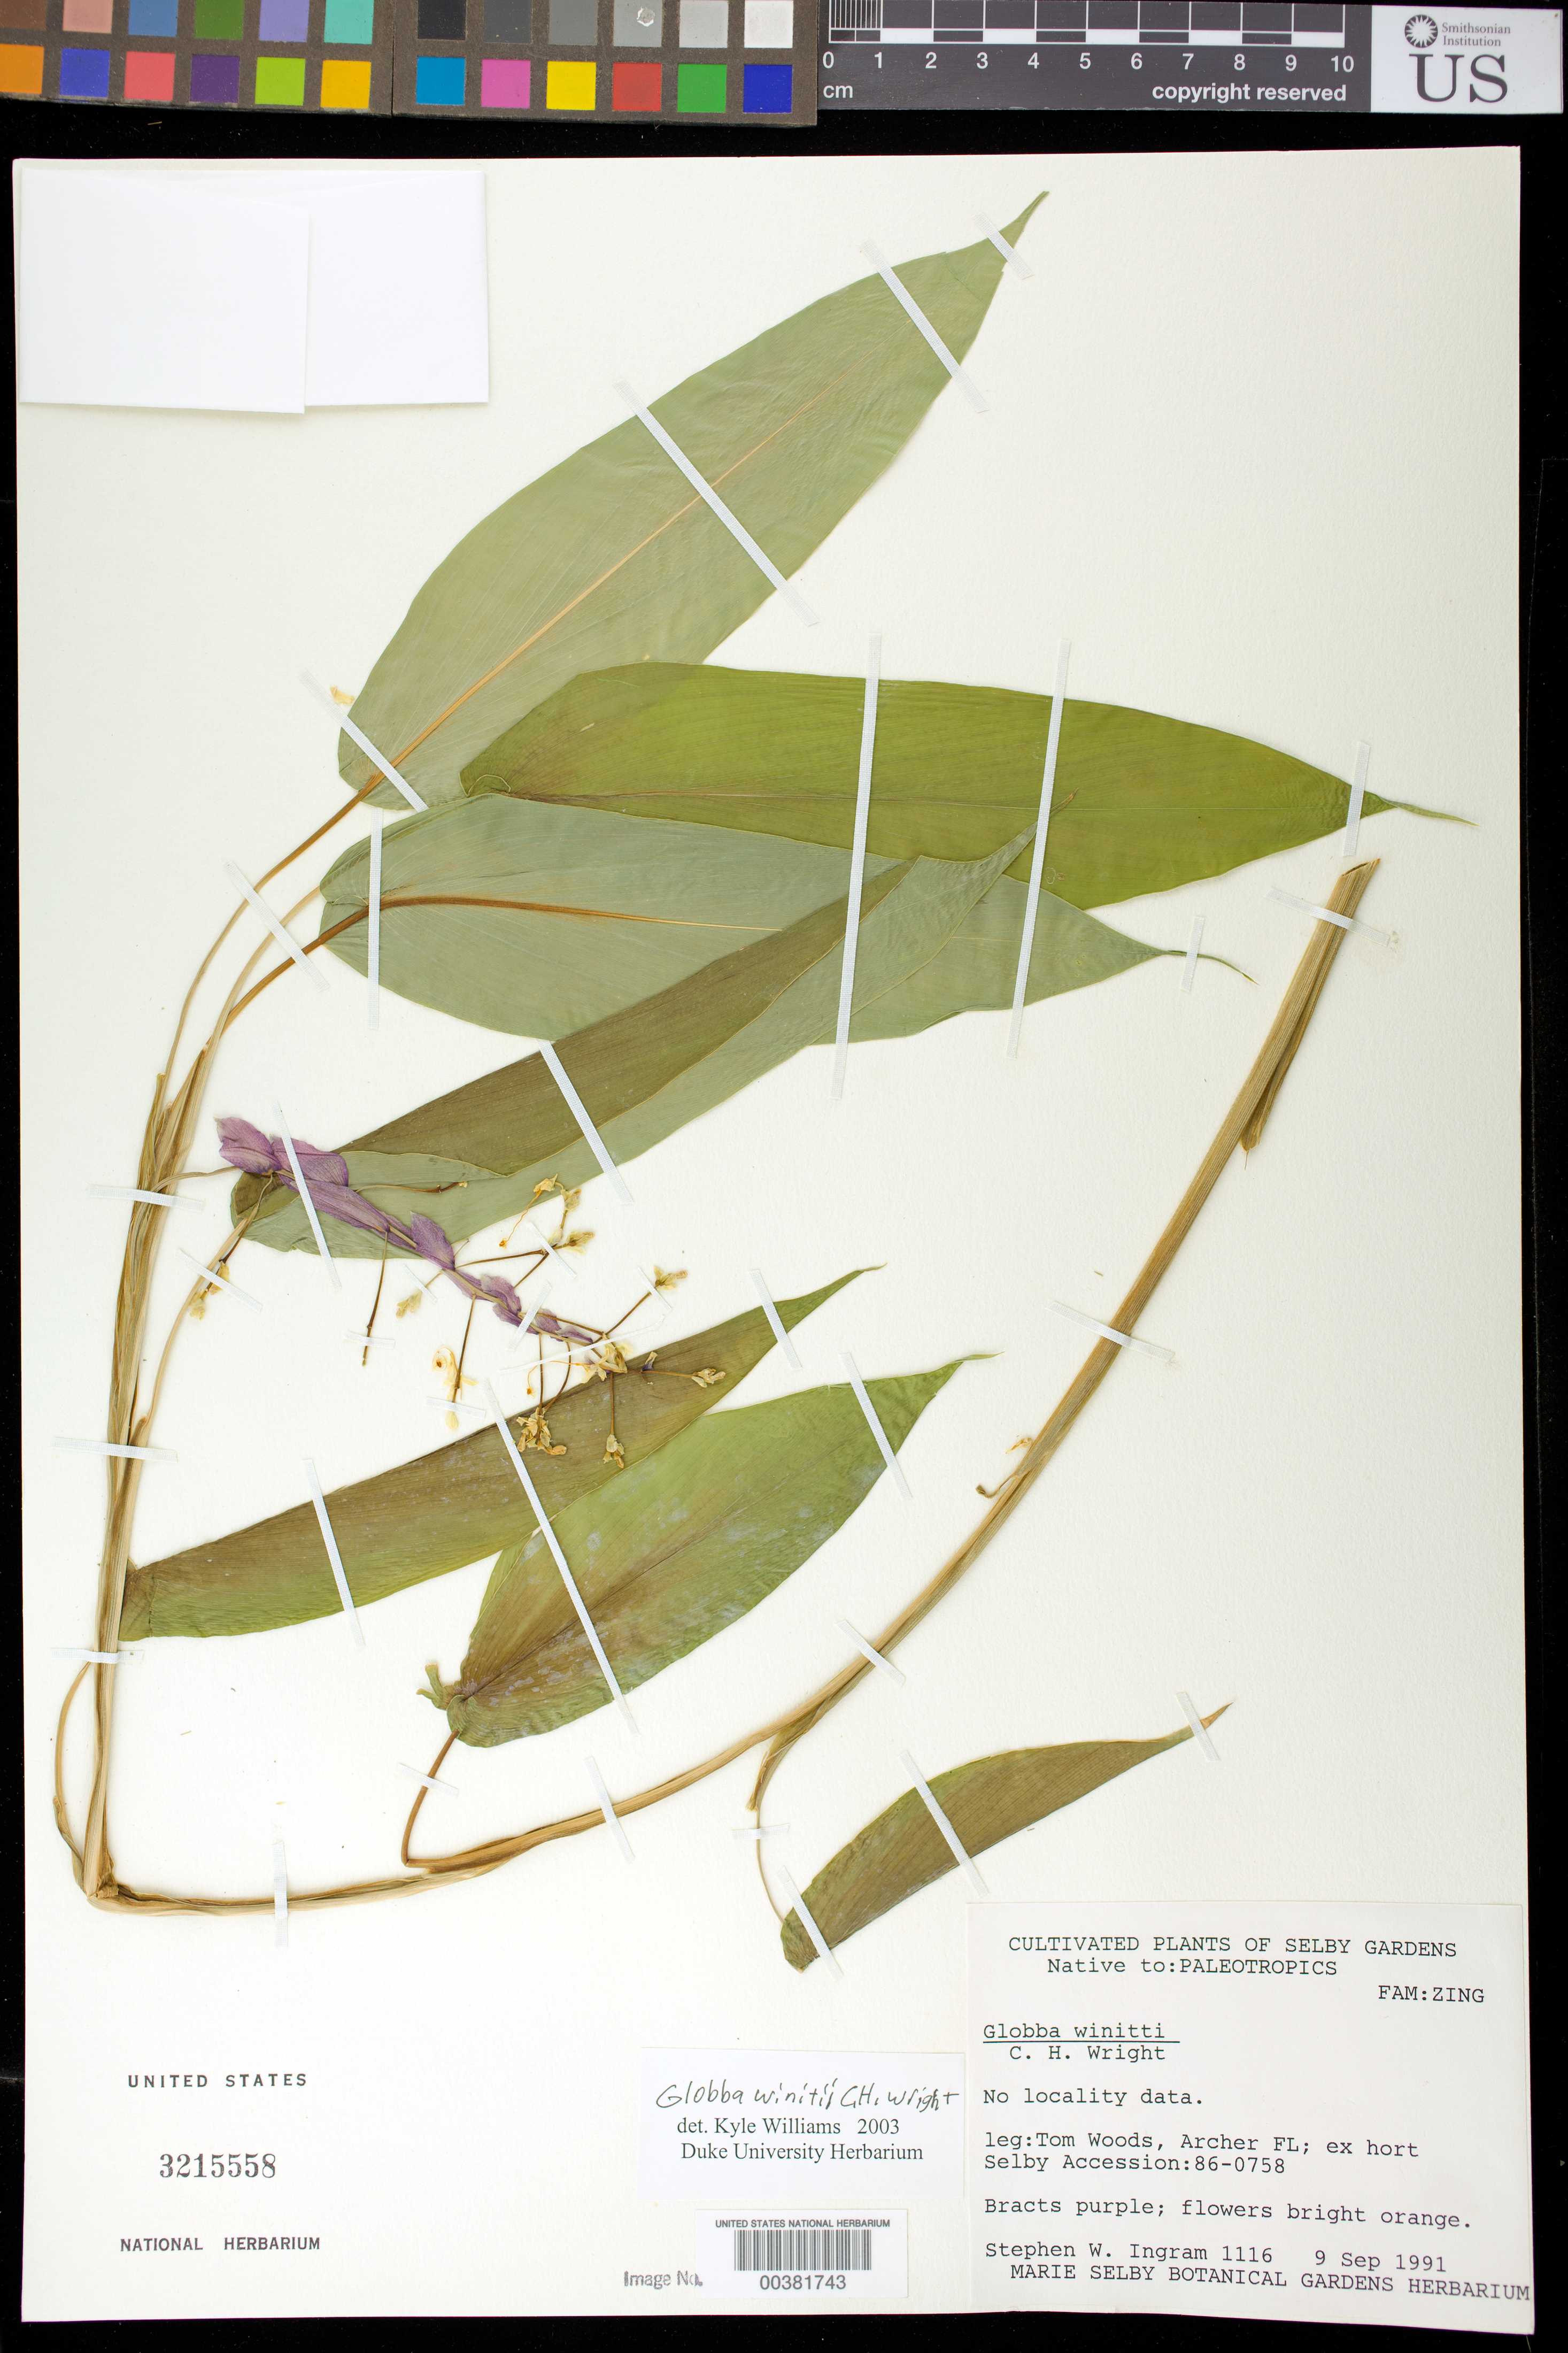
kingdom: Plantae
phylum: Tracheophyta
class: Liliopsida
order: Zingiberales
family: Zingiberaceae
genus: Globba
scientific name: Globba winitii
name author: C.H. Wright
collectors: J. N. Rose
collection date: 1969-09-27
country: United States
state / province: Florida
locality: Coconut Grove, former home of David Fairchild, the Kampong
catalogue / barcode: US 3215558